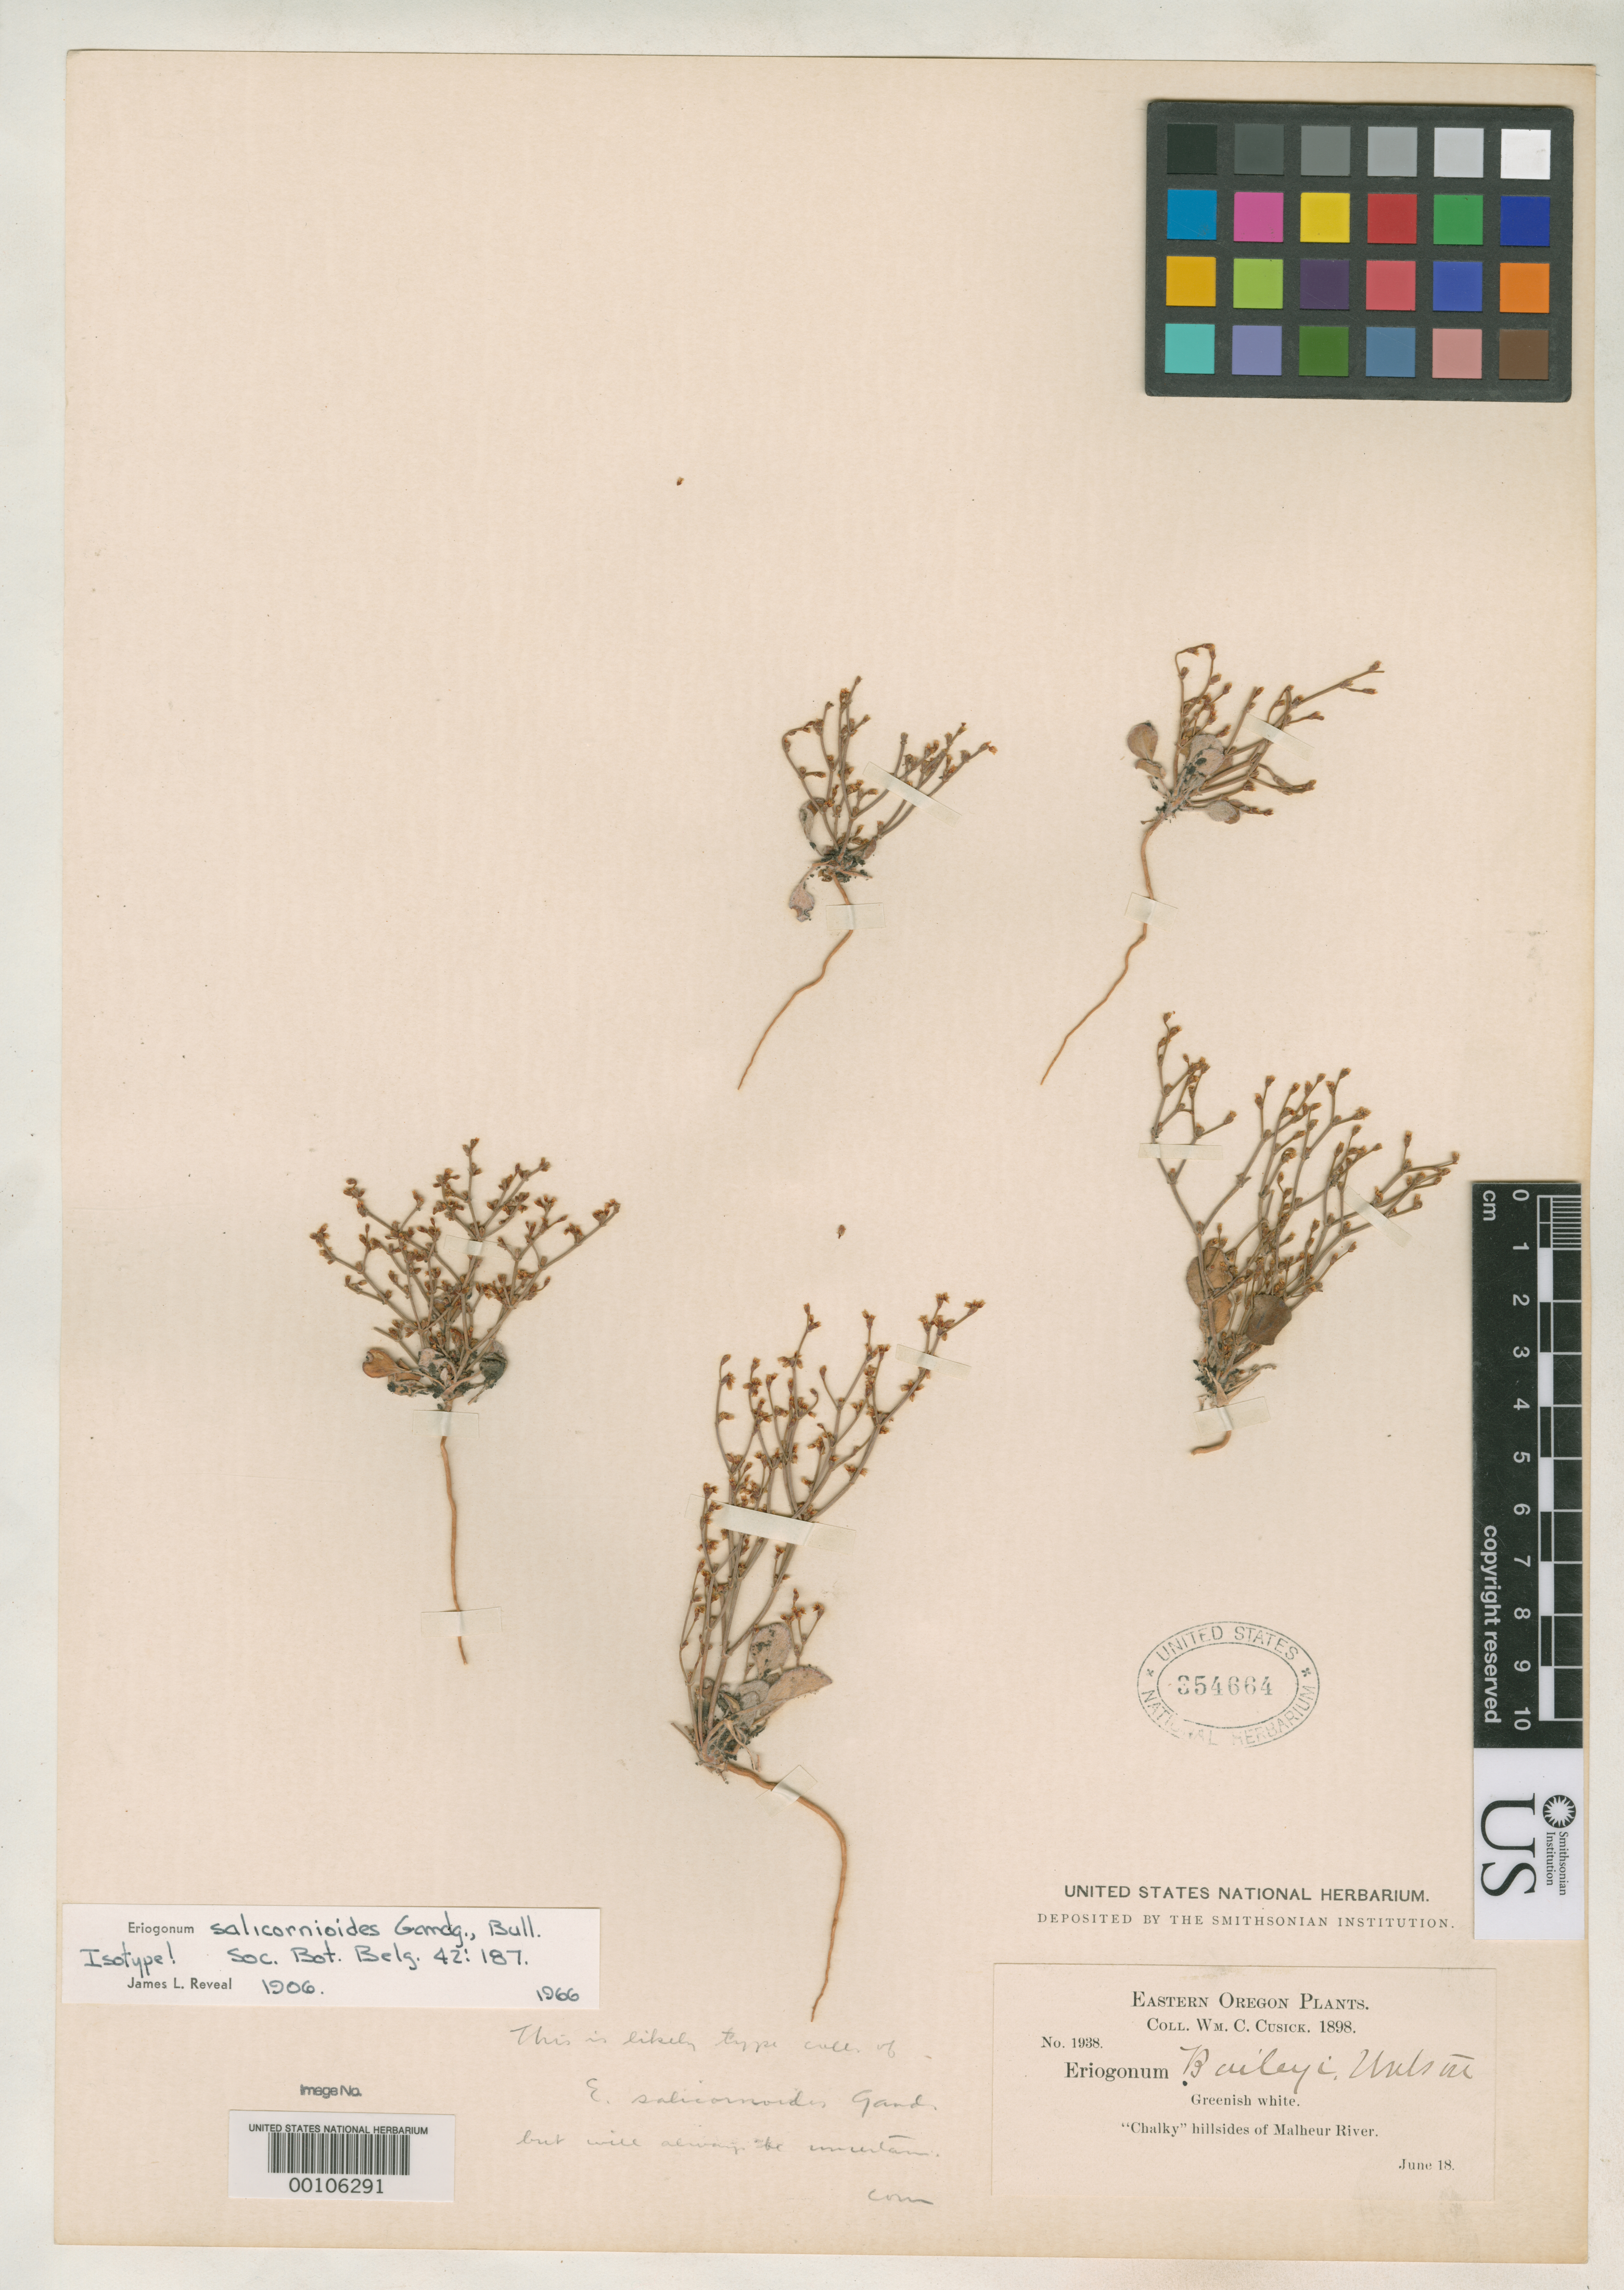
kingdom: Plantae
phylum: Tracheophyta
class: Magnoliopsida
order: Caryophyllales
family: Polygonaceae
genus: Eriogonum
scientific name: Eriogonum salicornioides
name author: Gand.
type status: Isotype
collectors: W. C. Cusick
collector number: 1938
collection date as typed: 18 Jun 1898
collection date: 1898-06-18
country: United States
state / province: Oregon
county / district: Malheur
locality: Along Malheur River.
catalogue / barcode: US 354664